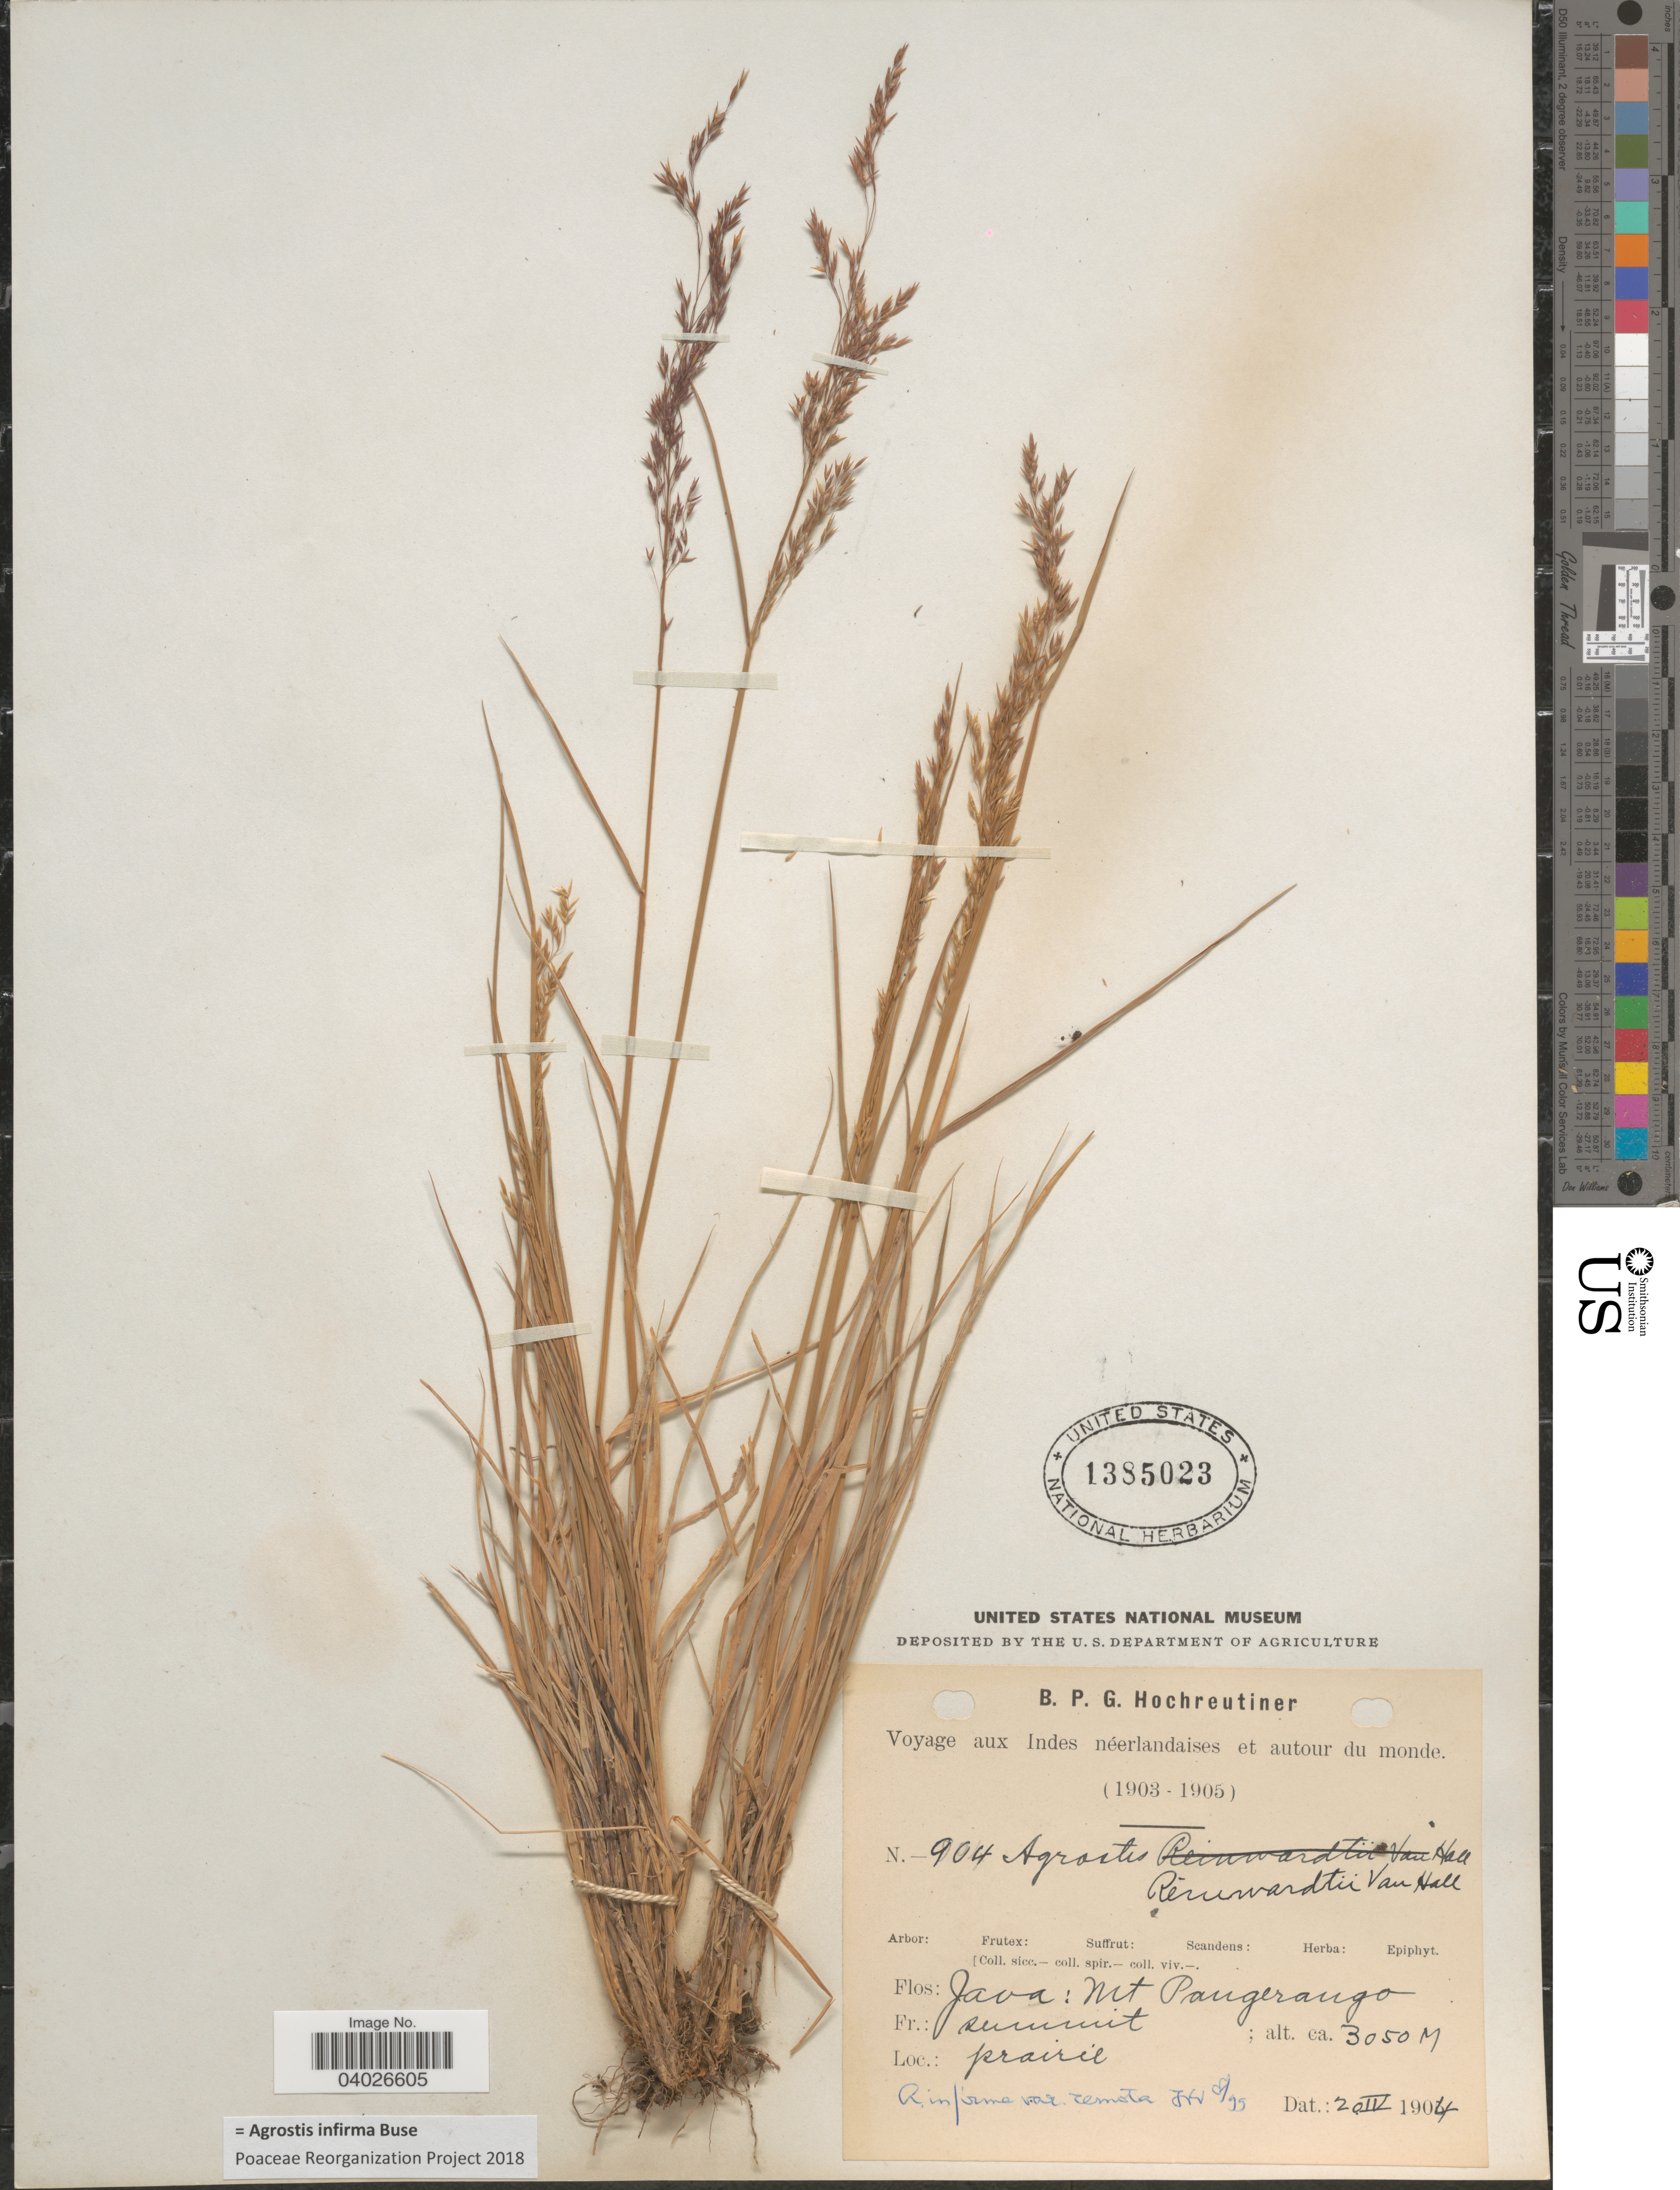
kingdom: Plantae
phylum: Tracheophyta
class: Liliopsida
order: Poales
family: Poaceae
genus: Agrostis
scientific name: Agrostis infirma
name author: Büse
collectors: B. P. Hochreutiner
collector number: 904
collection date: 1904-04-20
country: Indonesia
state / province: Java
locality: Mt Pangerango.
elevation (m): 3050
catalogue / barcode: US 1385023